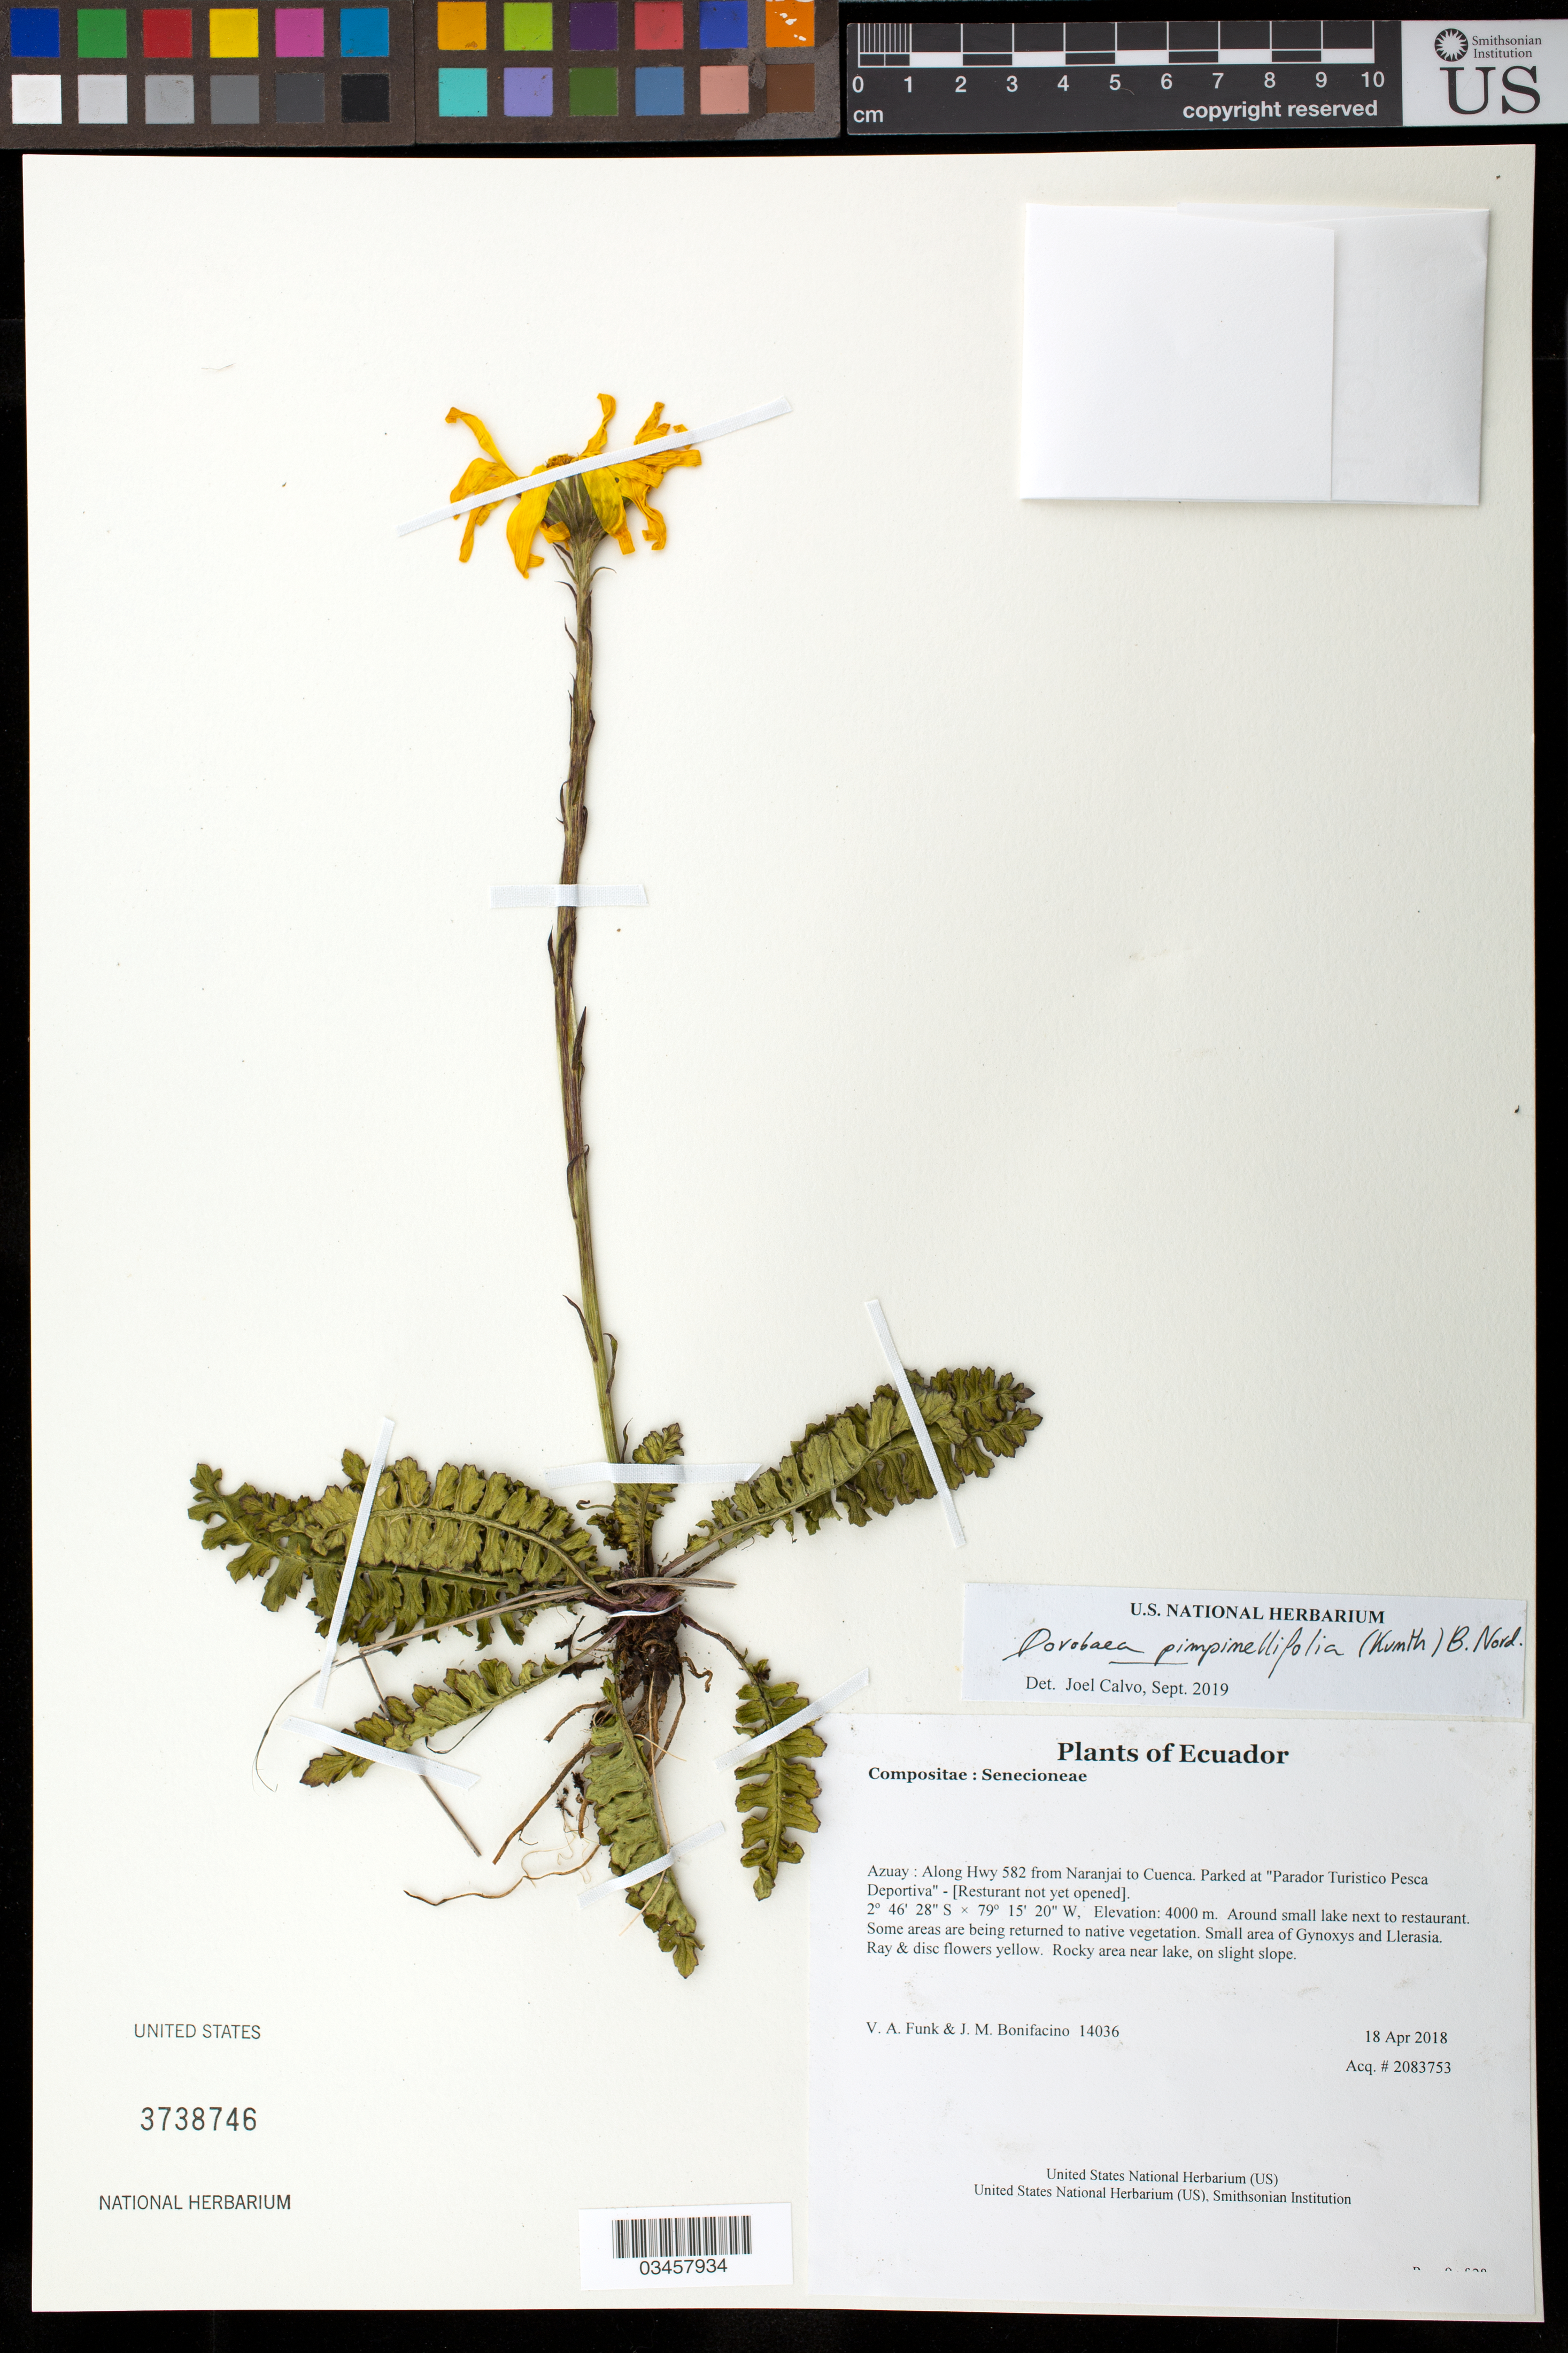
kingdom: Plantae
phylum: Tracheophyta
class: Magnoliopsida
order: Asterales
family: Asteraceae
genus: Dorobaea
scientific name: Dorobaea pimpinellifolia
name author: (Kunth) B. Nord.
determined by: Calvo, Joel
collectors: V. Funk & M. Bonifacino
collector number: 14036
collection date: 2018-04-18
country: Ecuador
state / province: Azuay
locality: Along Hwy 582 from Naranjai to Cuenca. Parked at "Parador Turistico Pesca Deportiva" - [Resturant not yet opened]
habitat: Around small lake next to restaurant. Some areas are being returned to native vegetation. Small area of Gynoxys and Llerasia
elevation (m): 4000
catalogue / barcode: US 3738746